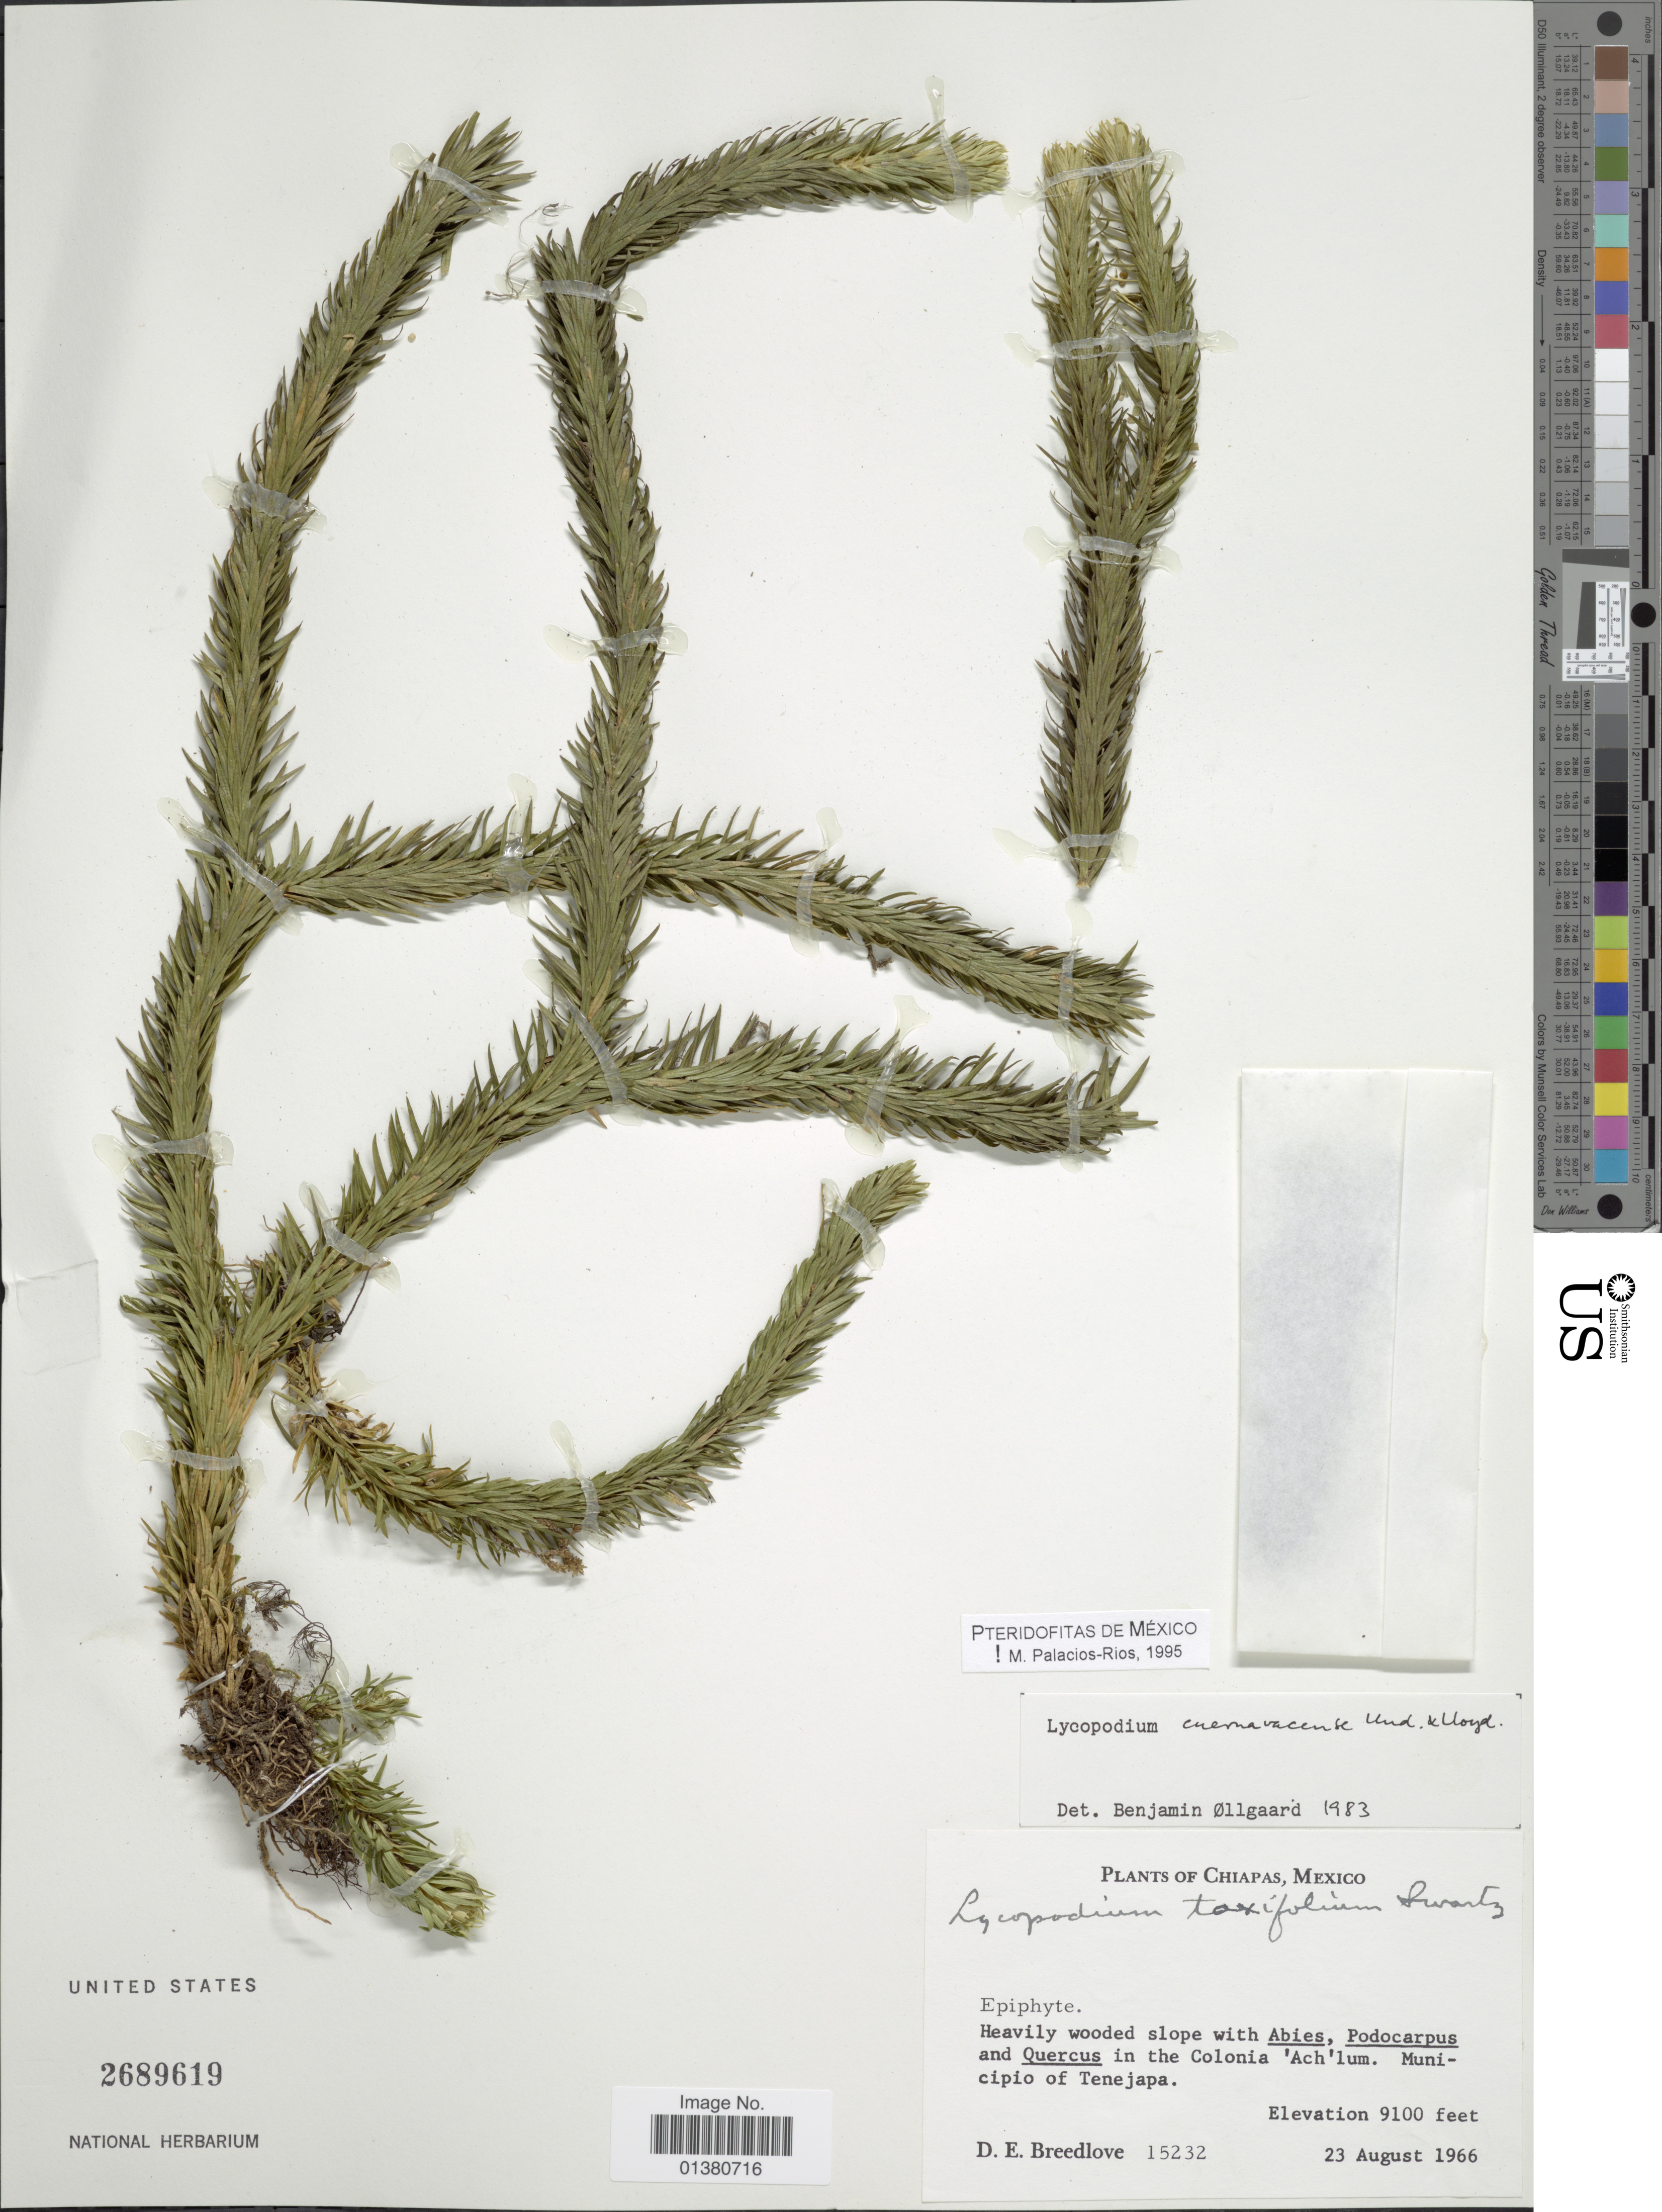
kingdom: Plantae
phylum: Tracheophyta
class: Lycopodiopsida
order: Lycopodiales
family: Lycopodiaceae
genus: Phlegmariurus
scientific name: Phlegmariurus cuernavacensis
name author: (Underw. & F.E. Lloyd) B. Øllg.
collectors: D. E. Breedlove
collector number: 15232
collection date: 1966-08-23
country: Mexico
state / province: Chiapas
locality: Heavily wooded slope , in the Colonia 'Ach'lum. Municipio of Tenejapa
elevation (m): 2774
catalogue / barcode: US 2689619